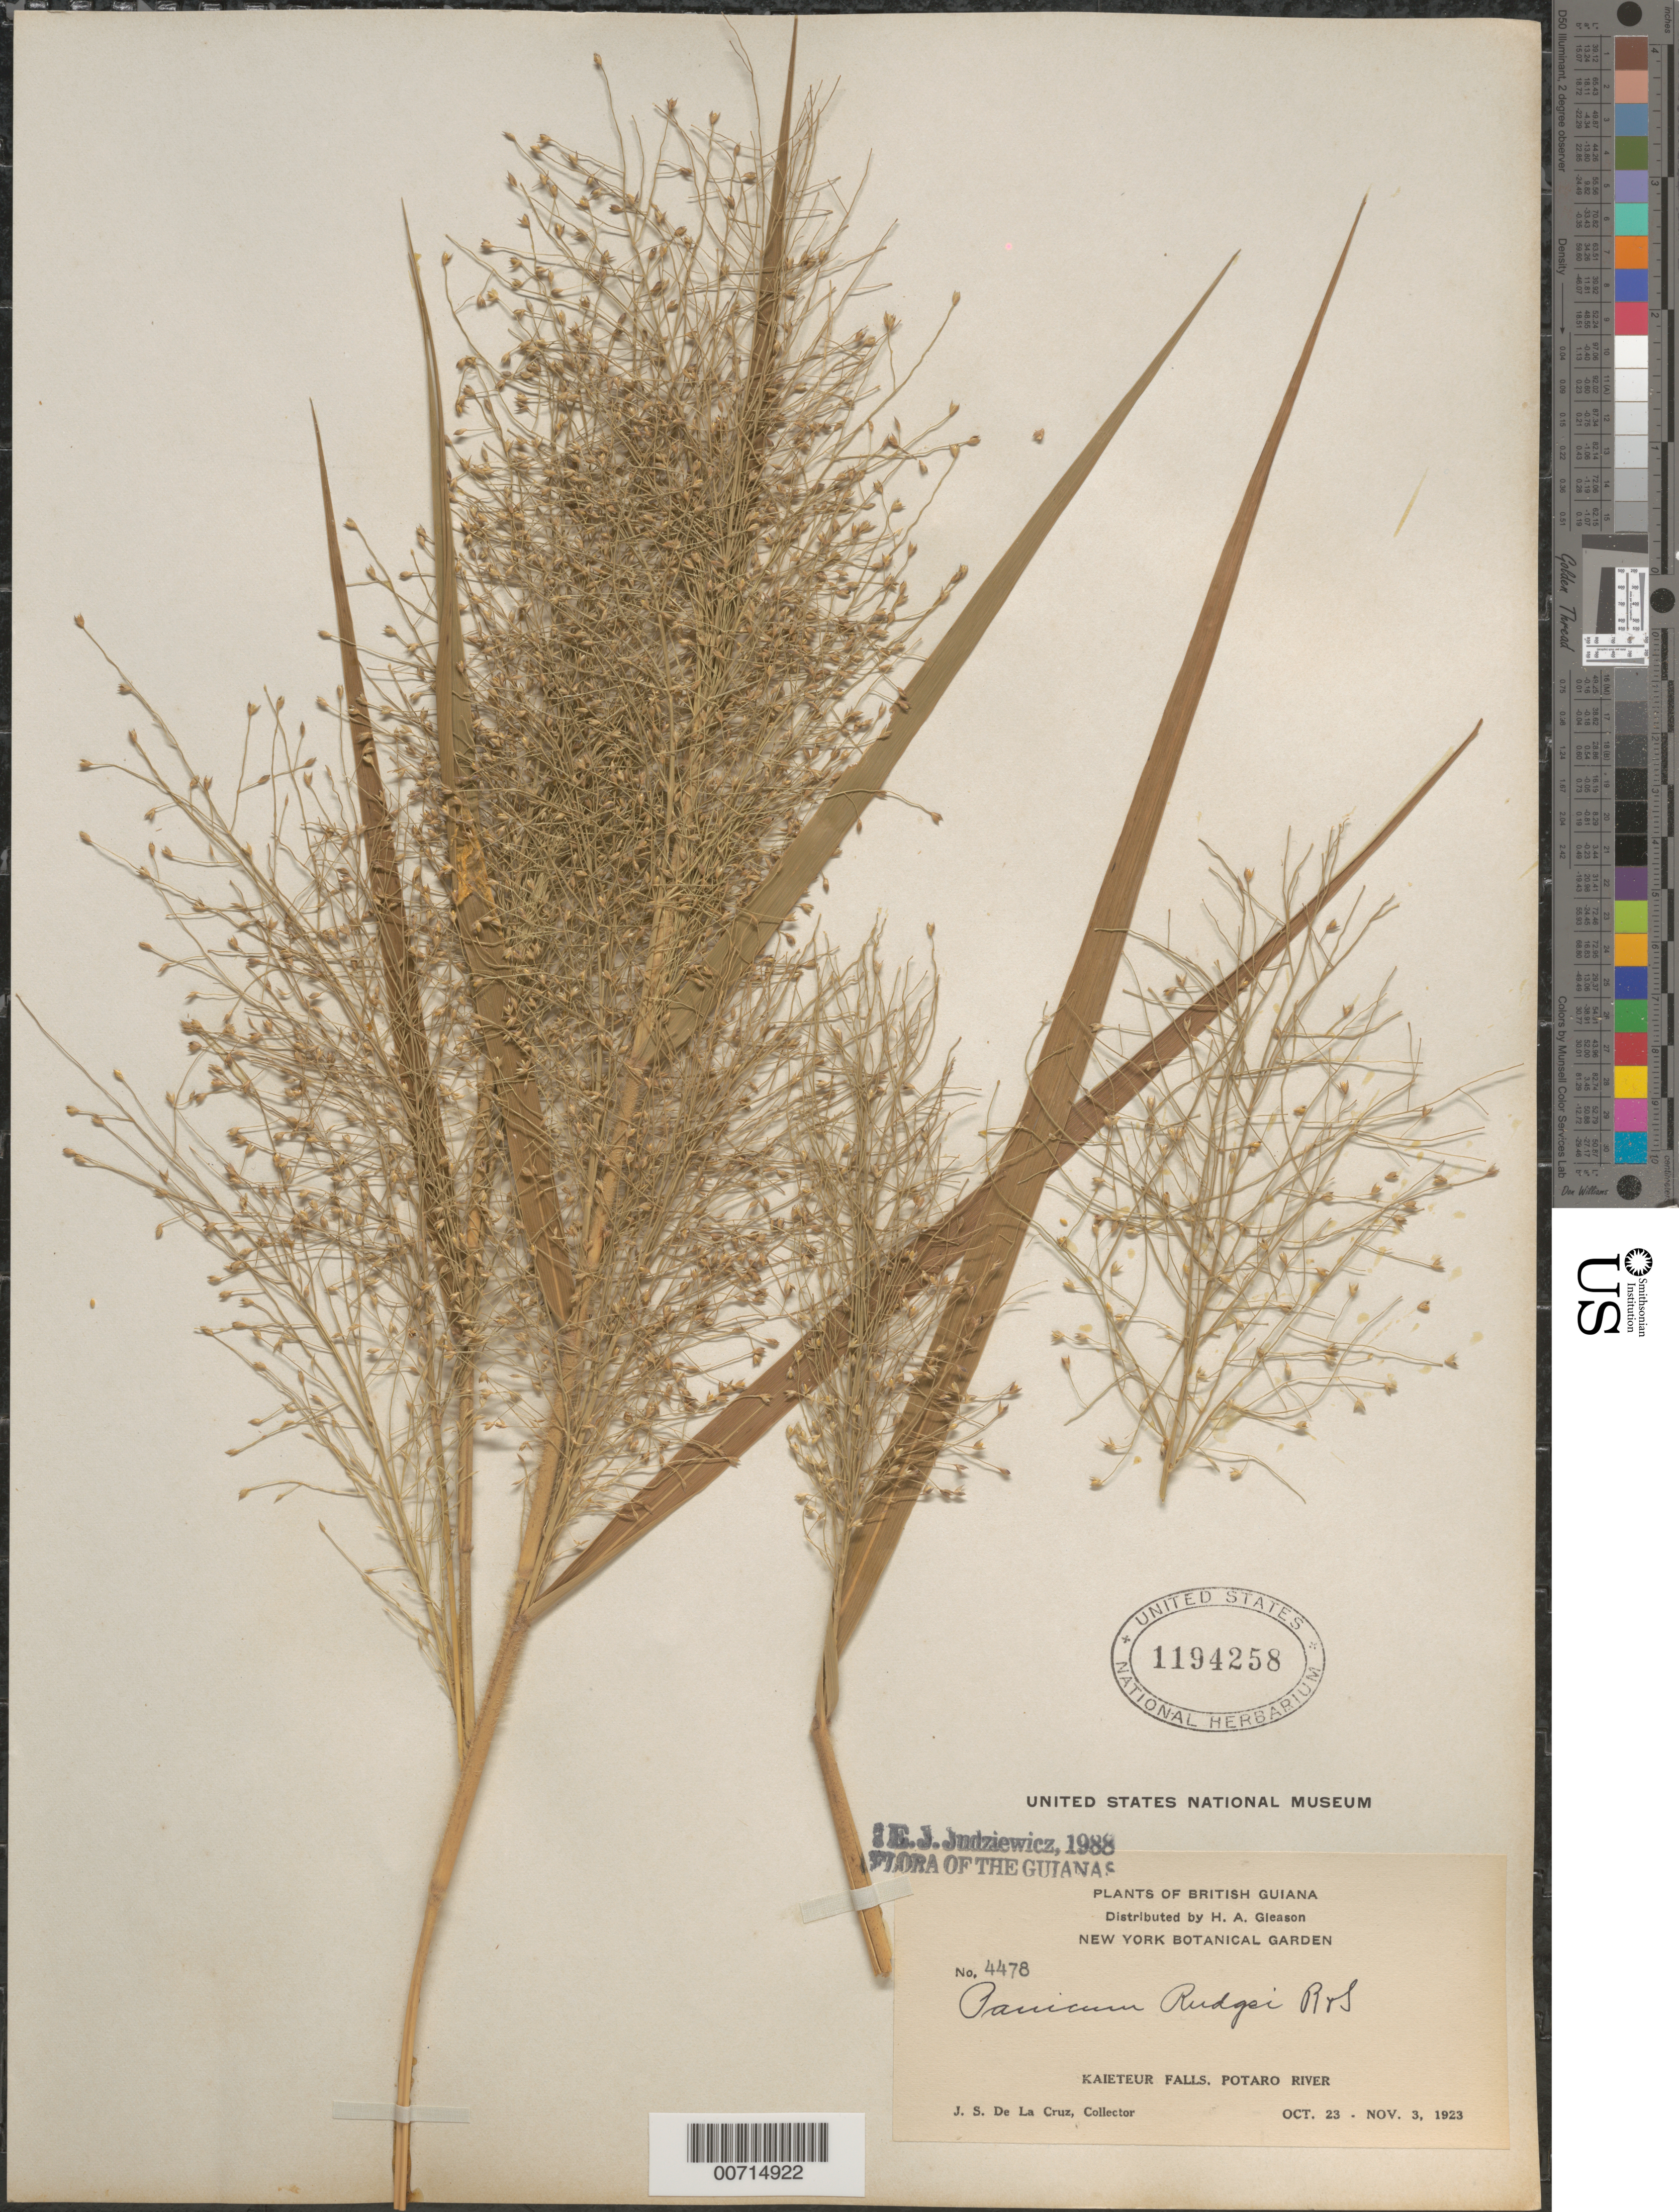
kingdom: Plantae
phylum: Tracheophyta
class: Liliopsida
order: Poales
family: Poaceae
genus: Panicum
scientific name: Panicum rudgei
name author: Roem. & Schult.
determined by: Judziewicz, E. J.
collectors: J. S. de la Cruz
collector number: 4478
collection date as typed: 23-Oct-23 to 3-Nov-23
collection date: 1923-10-23/1923-11-03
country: Guyana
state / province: Potaro-Siparuni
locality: Kaieteur Falls, Potaro R.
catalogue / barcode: US 1194258